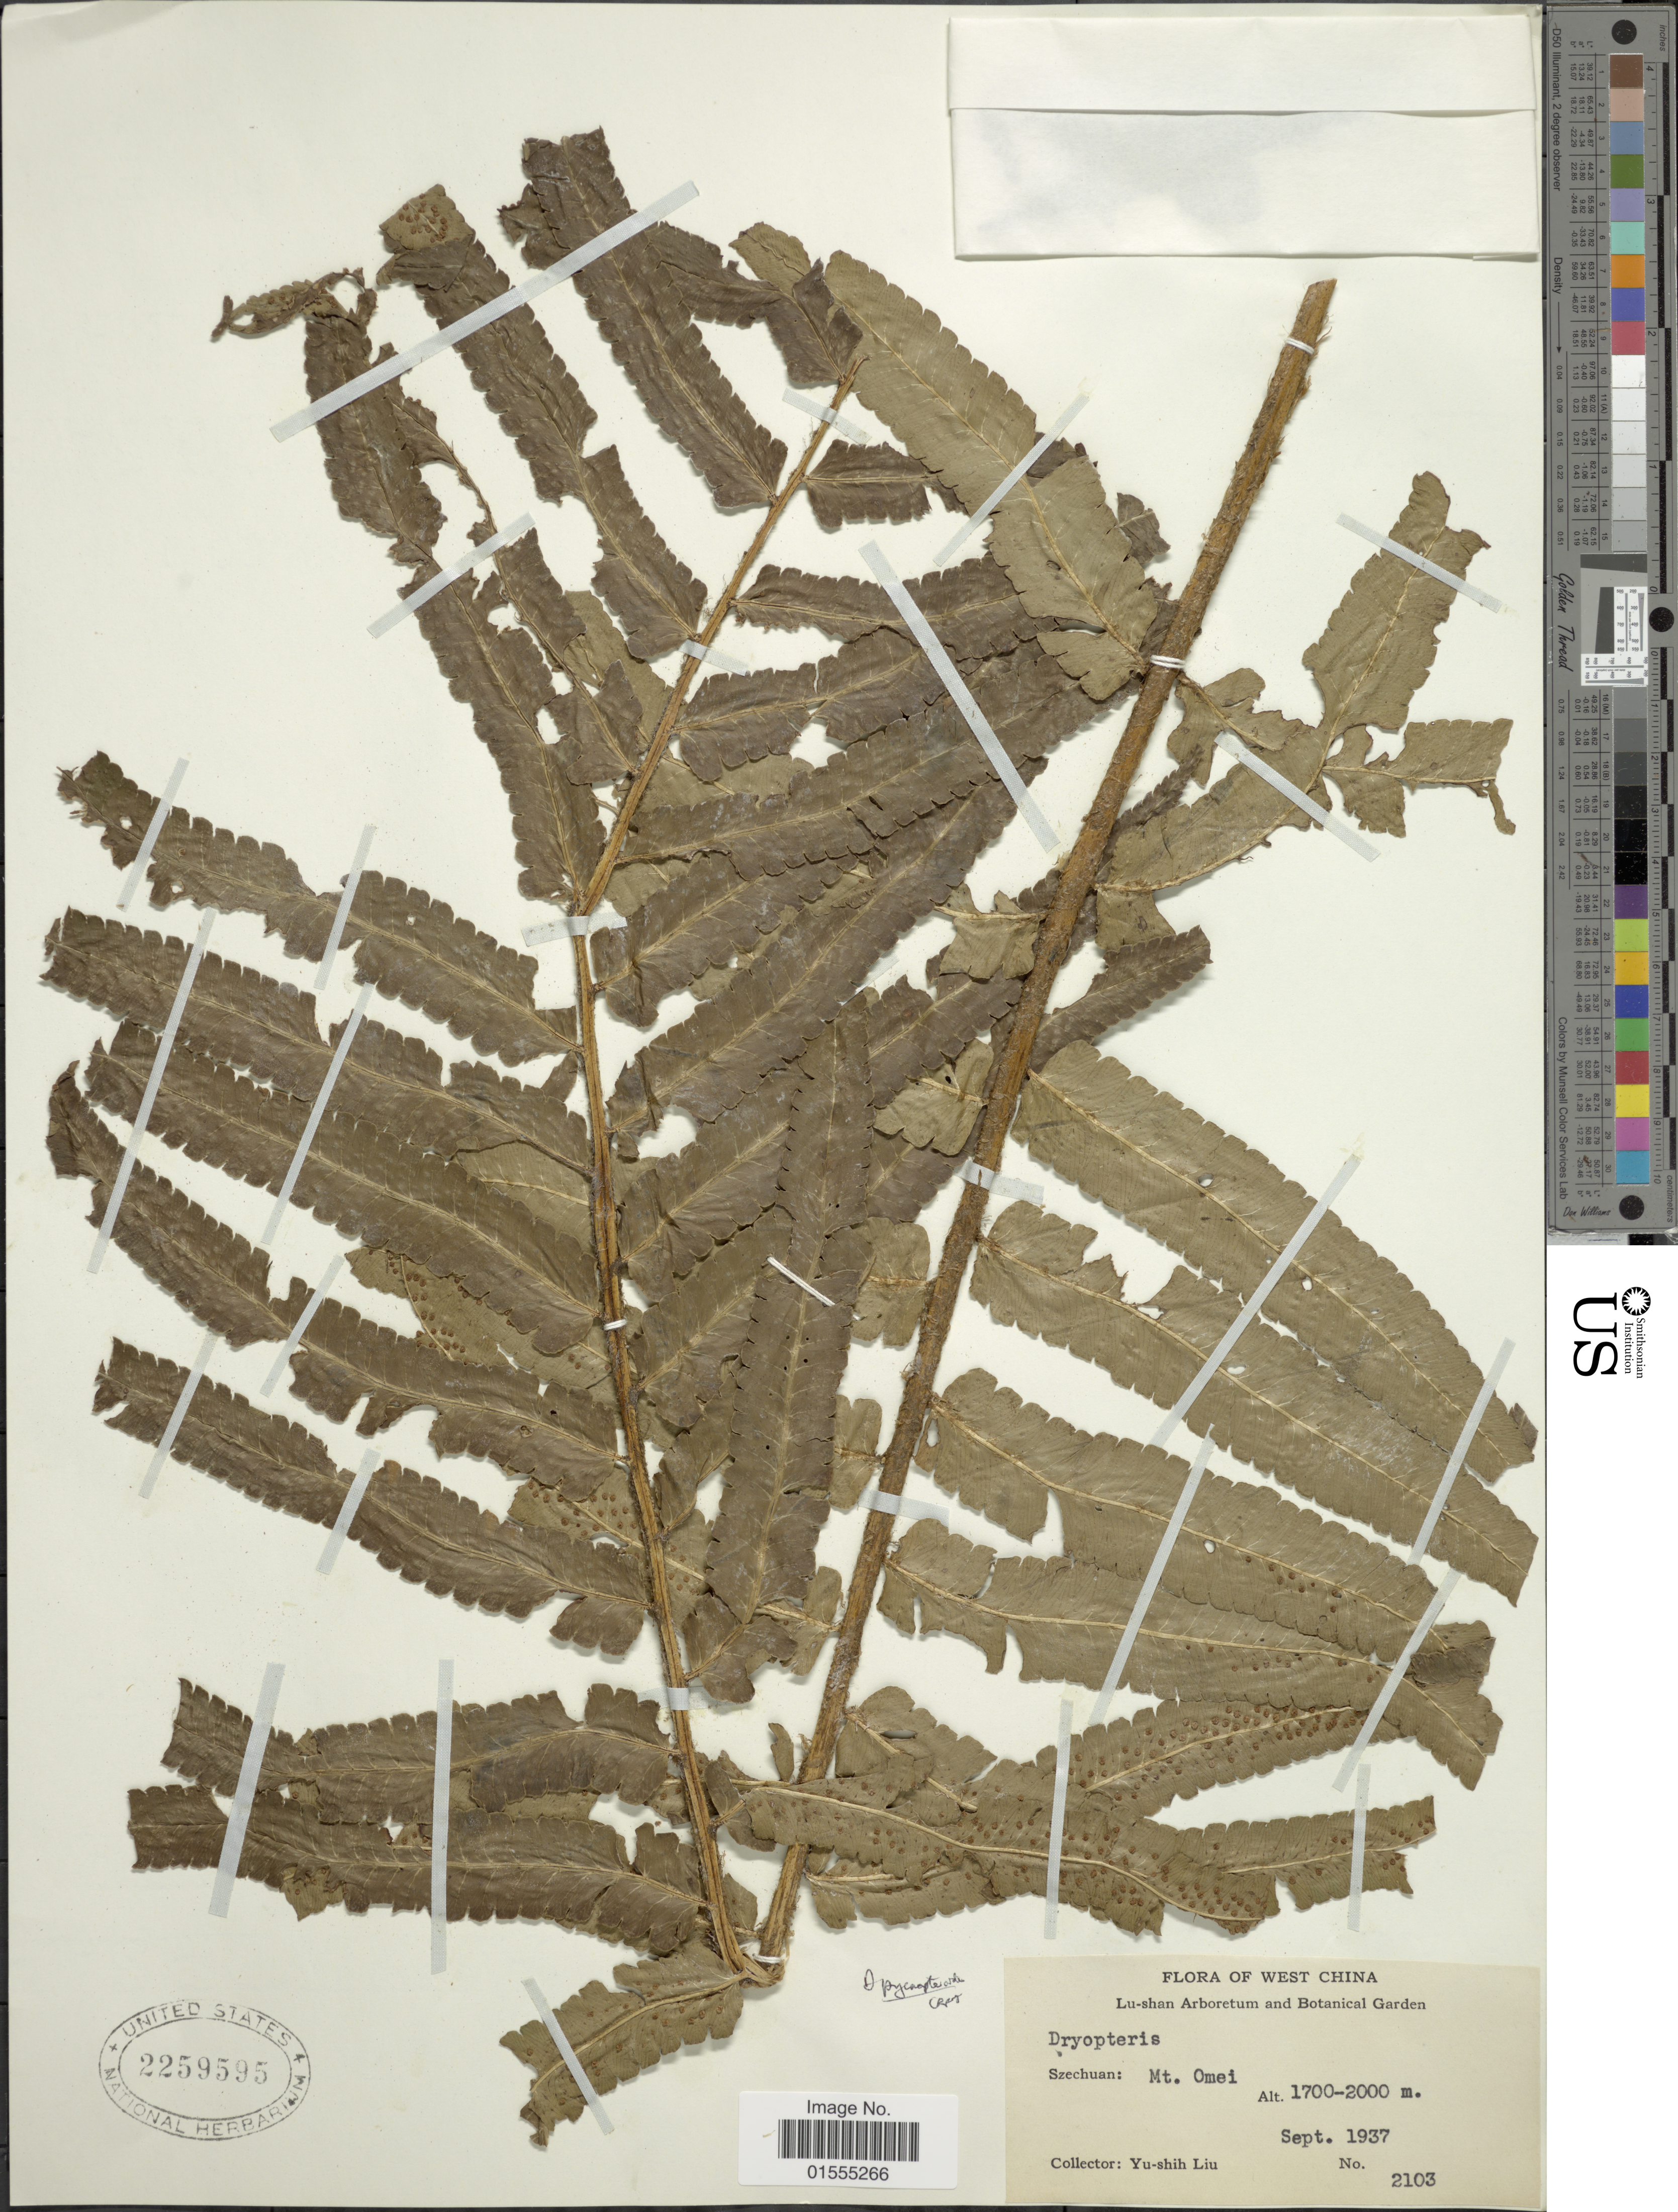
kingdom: Plantae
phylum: Tracheophyta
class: Polypodiopsida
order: Polypodiales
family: Dryopteridaceae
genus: Dryopteris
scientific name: Dryopteris sp.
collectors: Y.-S. Liu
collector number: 2103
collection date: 1937-09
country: China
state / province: Sichuan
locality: West China, Szechuan: Mt Omei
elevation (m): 1700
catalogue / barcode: US 2259595